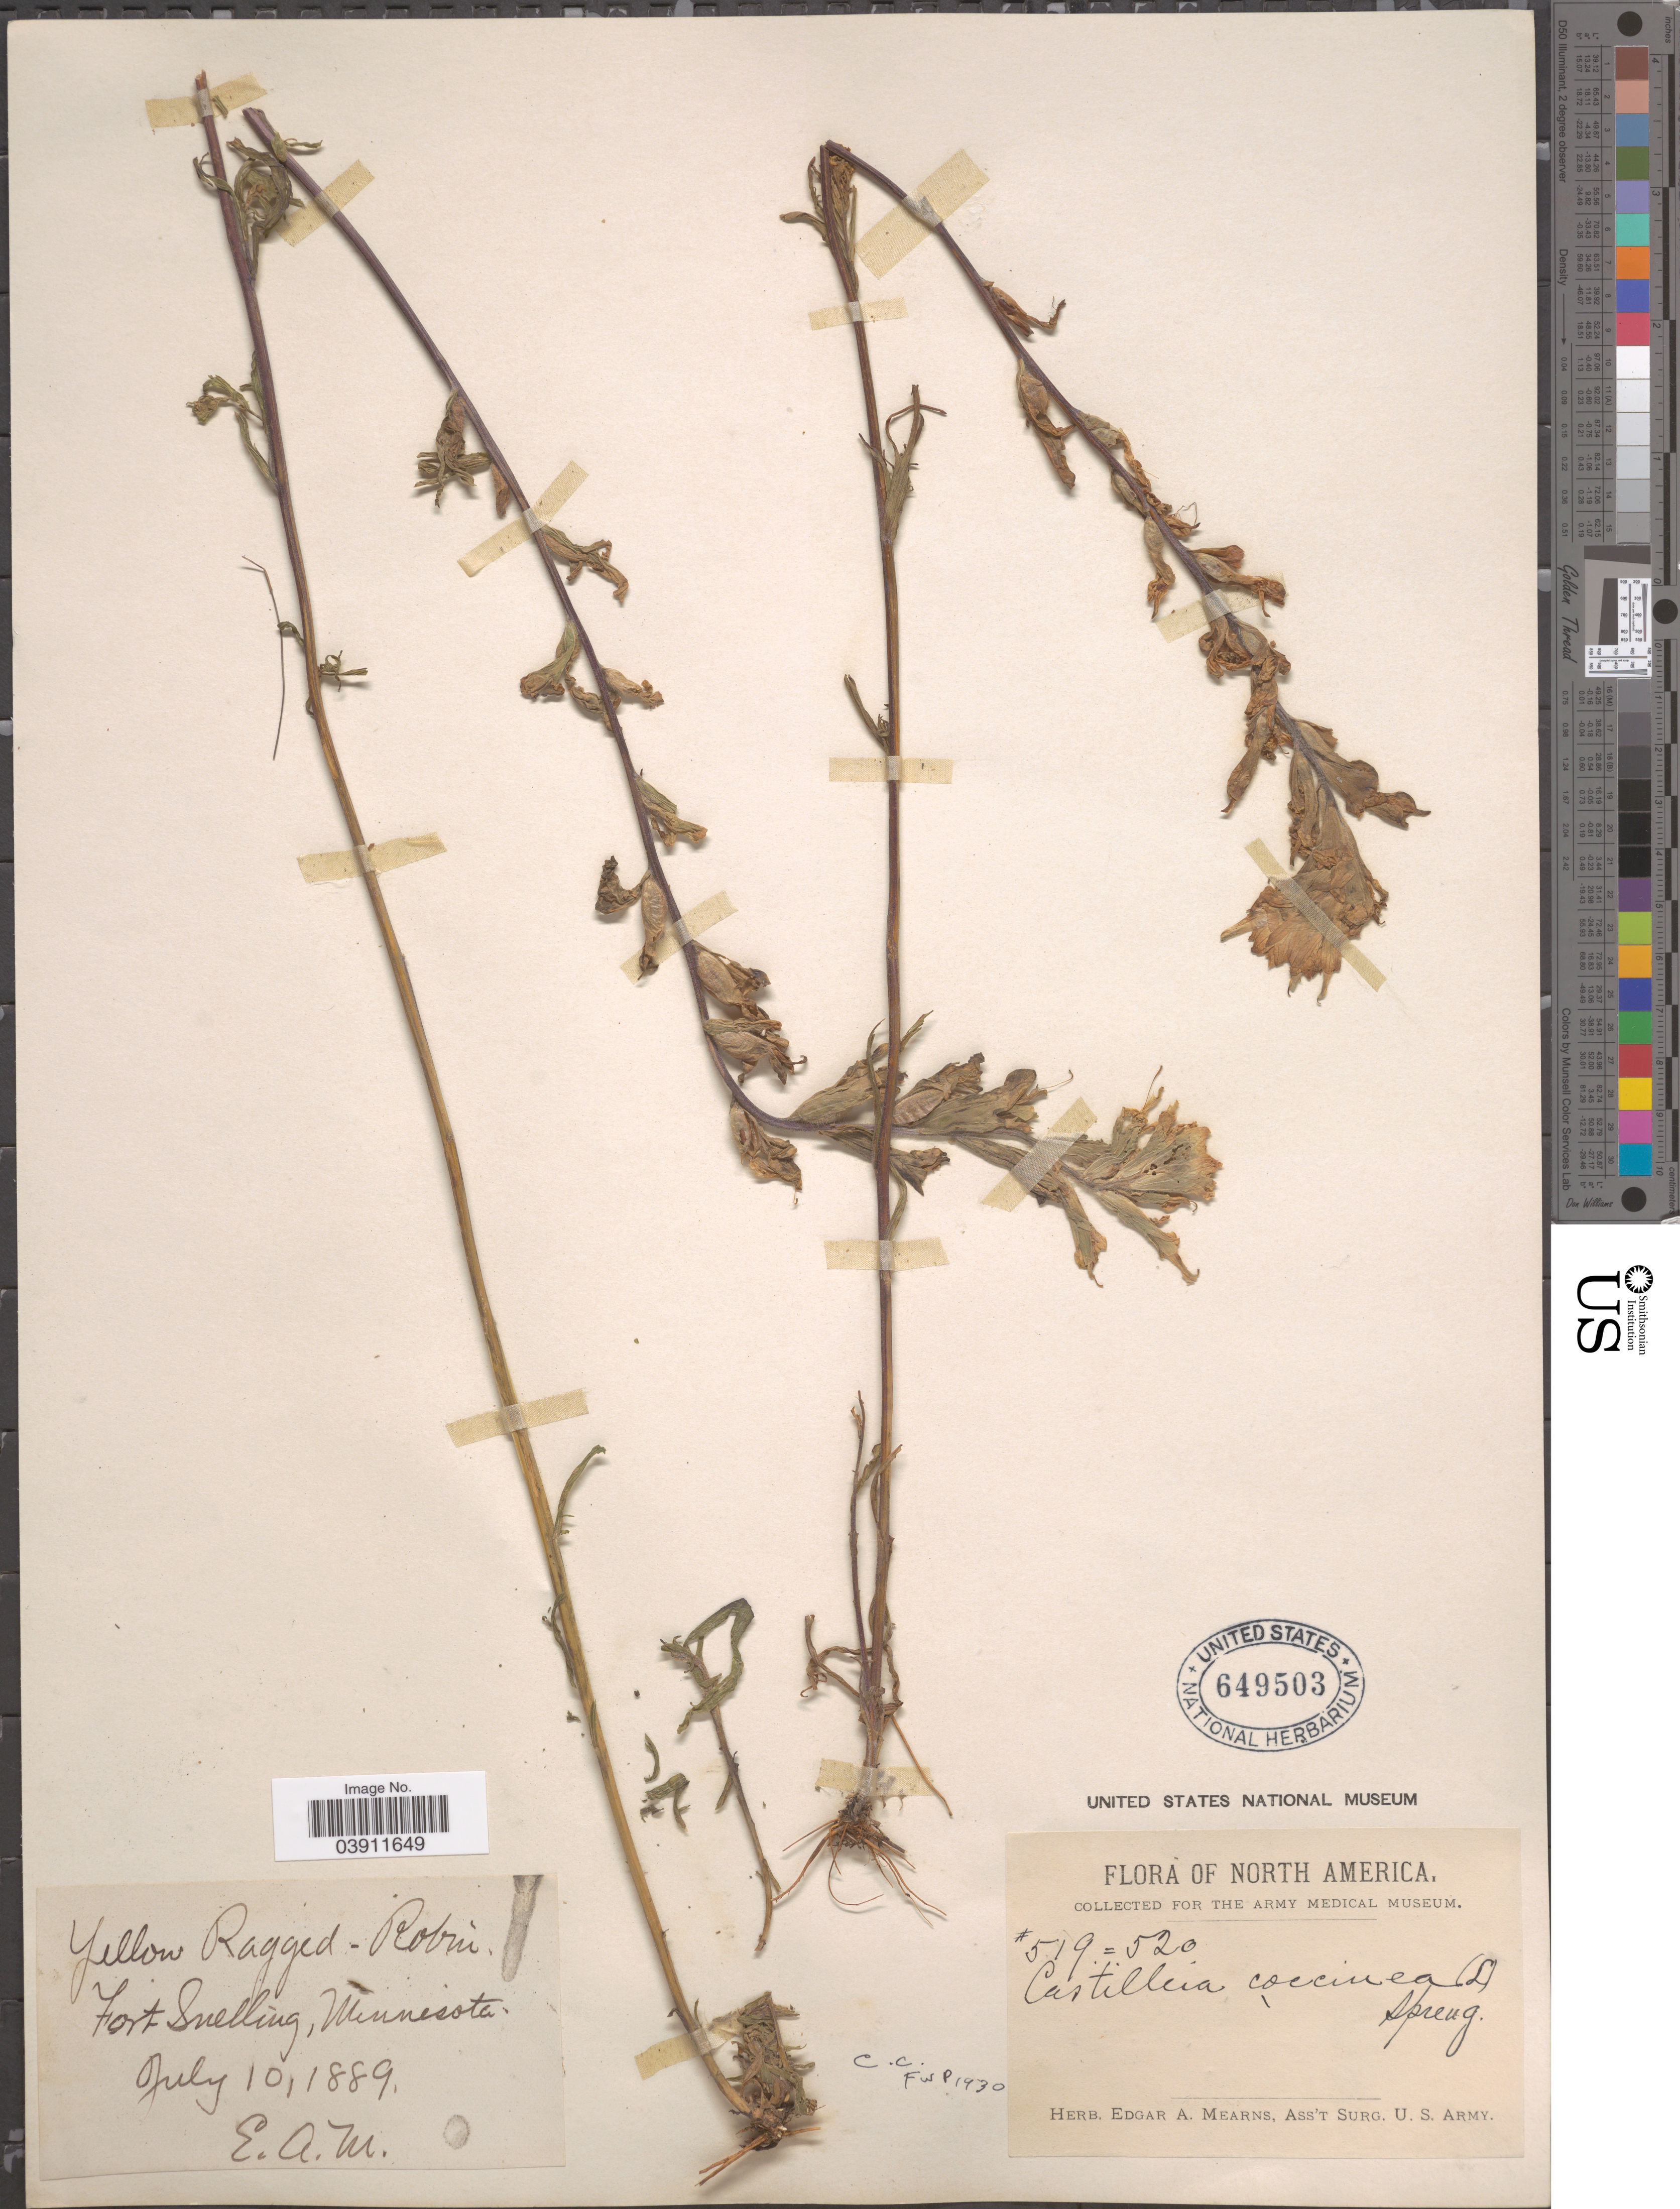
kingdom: Plantae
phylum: Tracheophyta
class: Magnoliopsida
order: Lamiales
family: Orobanchaceae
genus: Castilleja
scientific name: Castilleja coccinea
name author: (L.) Spreng.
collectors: E. A. Mearns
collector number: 519/520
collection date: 1889-07-10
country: United States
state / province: Minnesota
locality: Fort Snelling.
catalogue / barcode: US 649503